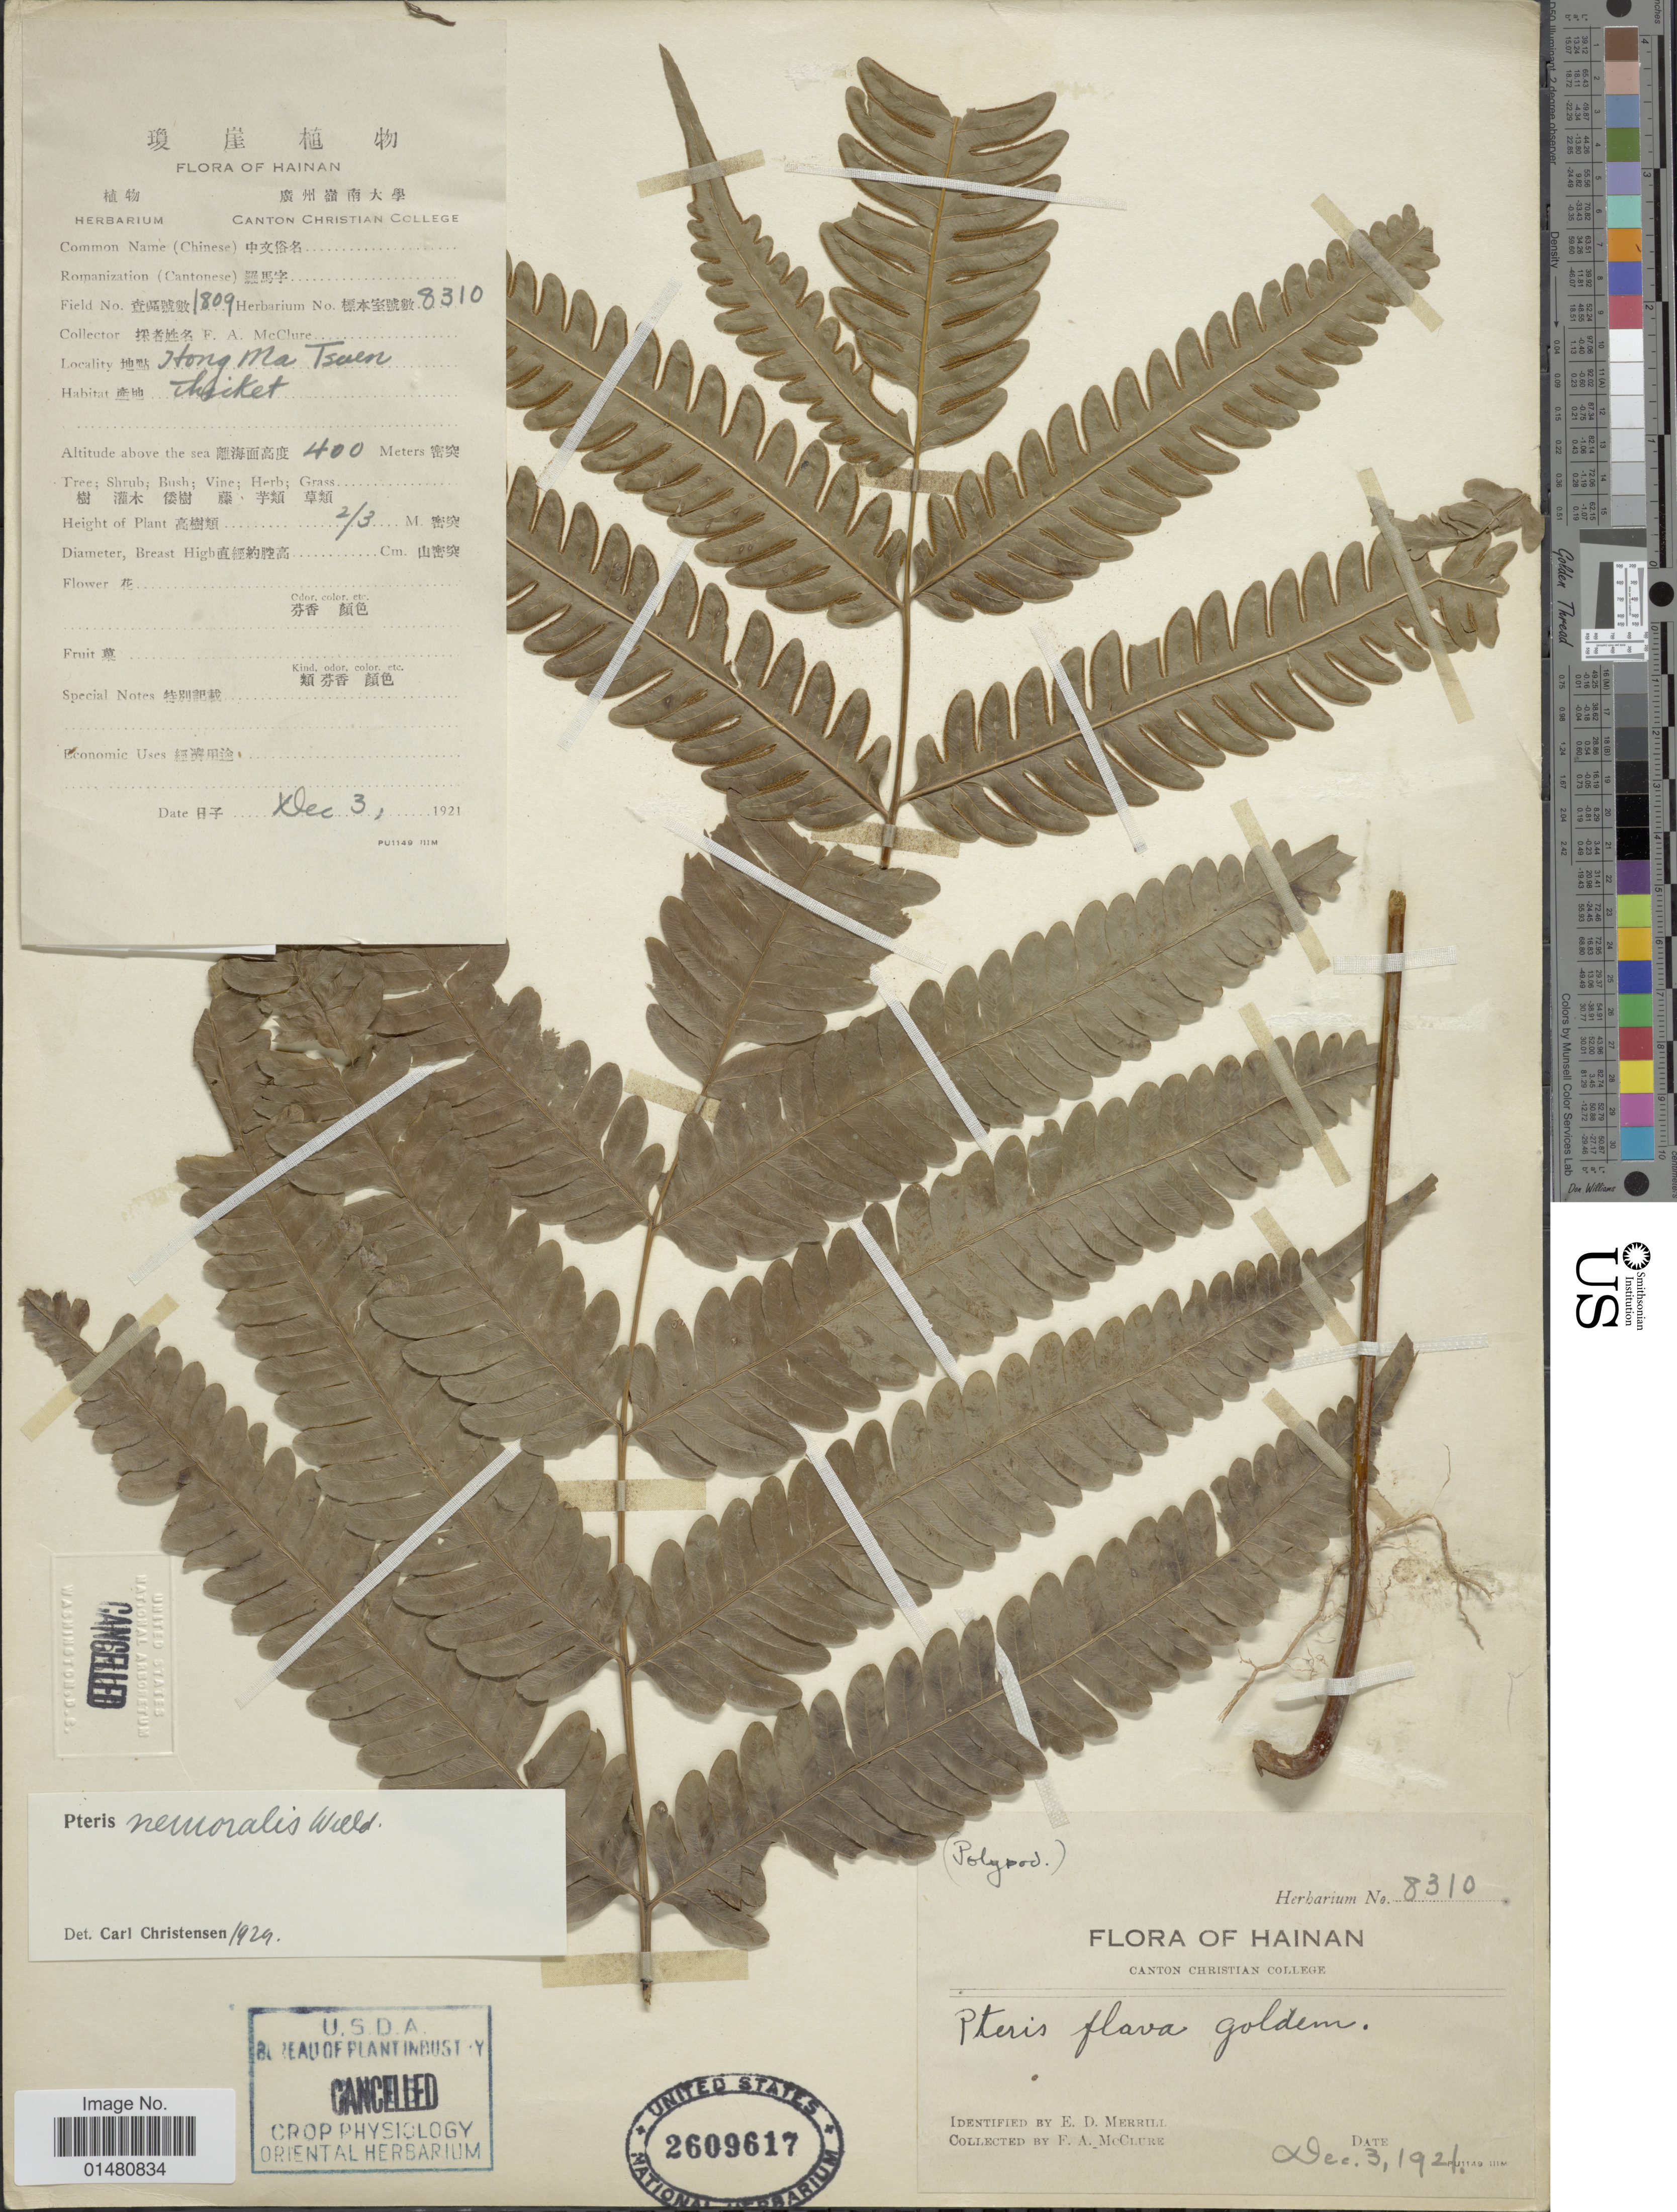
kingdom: Plantae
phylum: Tracheophyta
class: Polypodiopsida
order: Polypodiales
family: Pteridaceae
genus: Pteris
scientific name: Pteris nemoralis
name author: Willd.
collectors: F. A. McClure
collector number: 1809/8310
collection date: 1921-12-03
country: China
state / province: Hainan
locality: Hong Ma Tsaen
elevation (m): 400